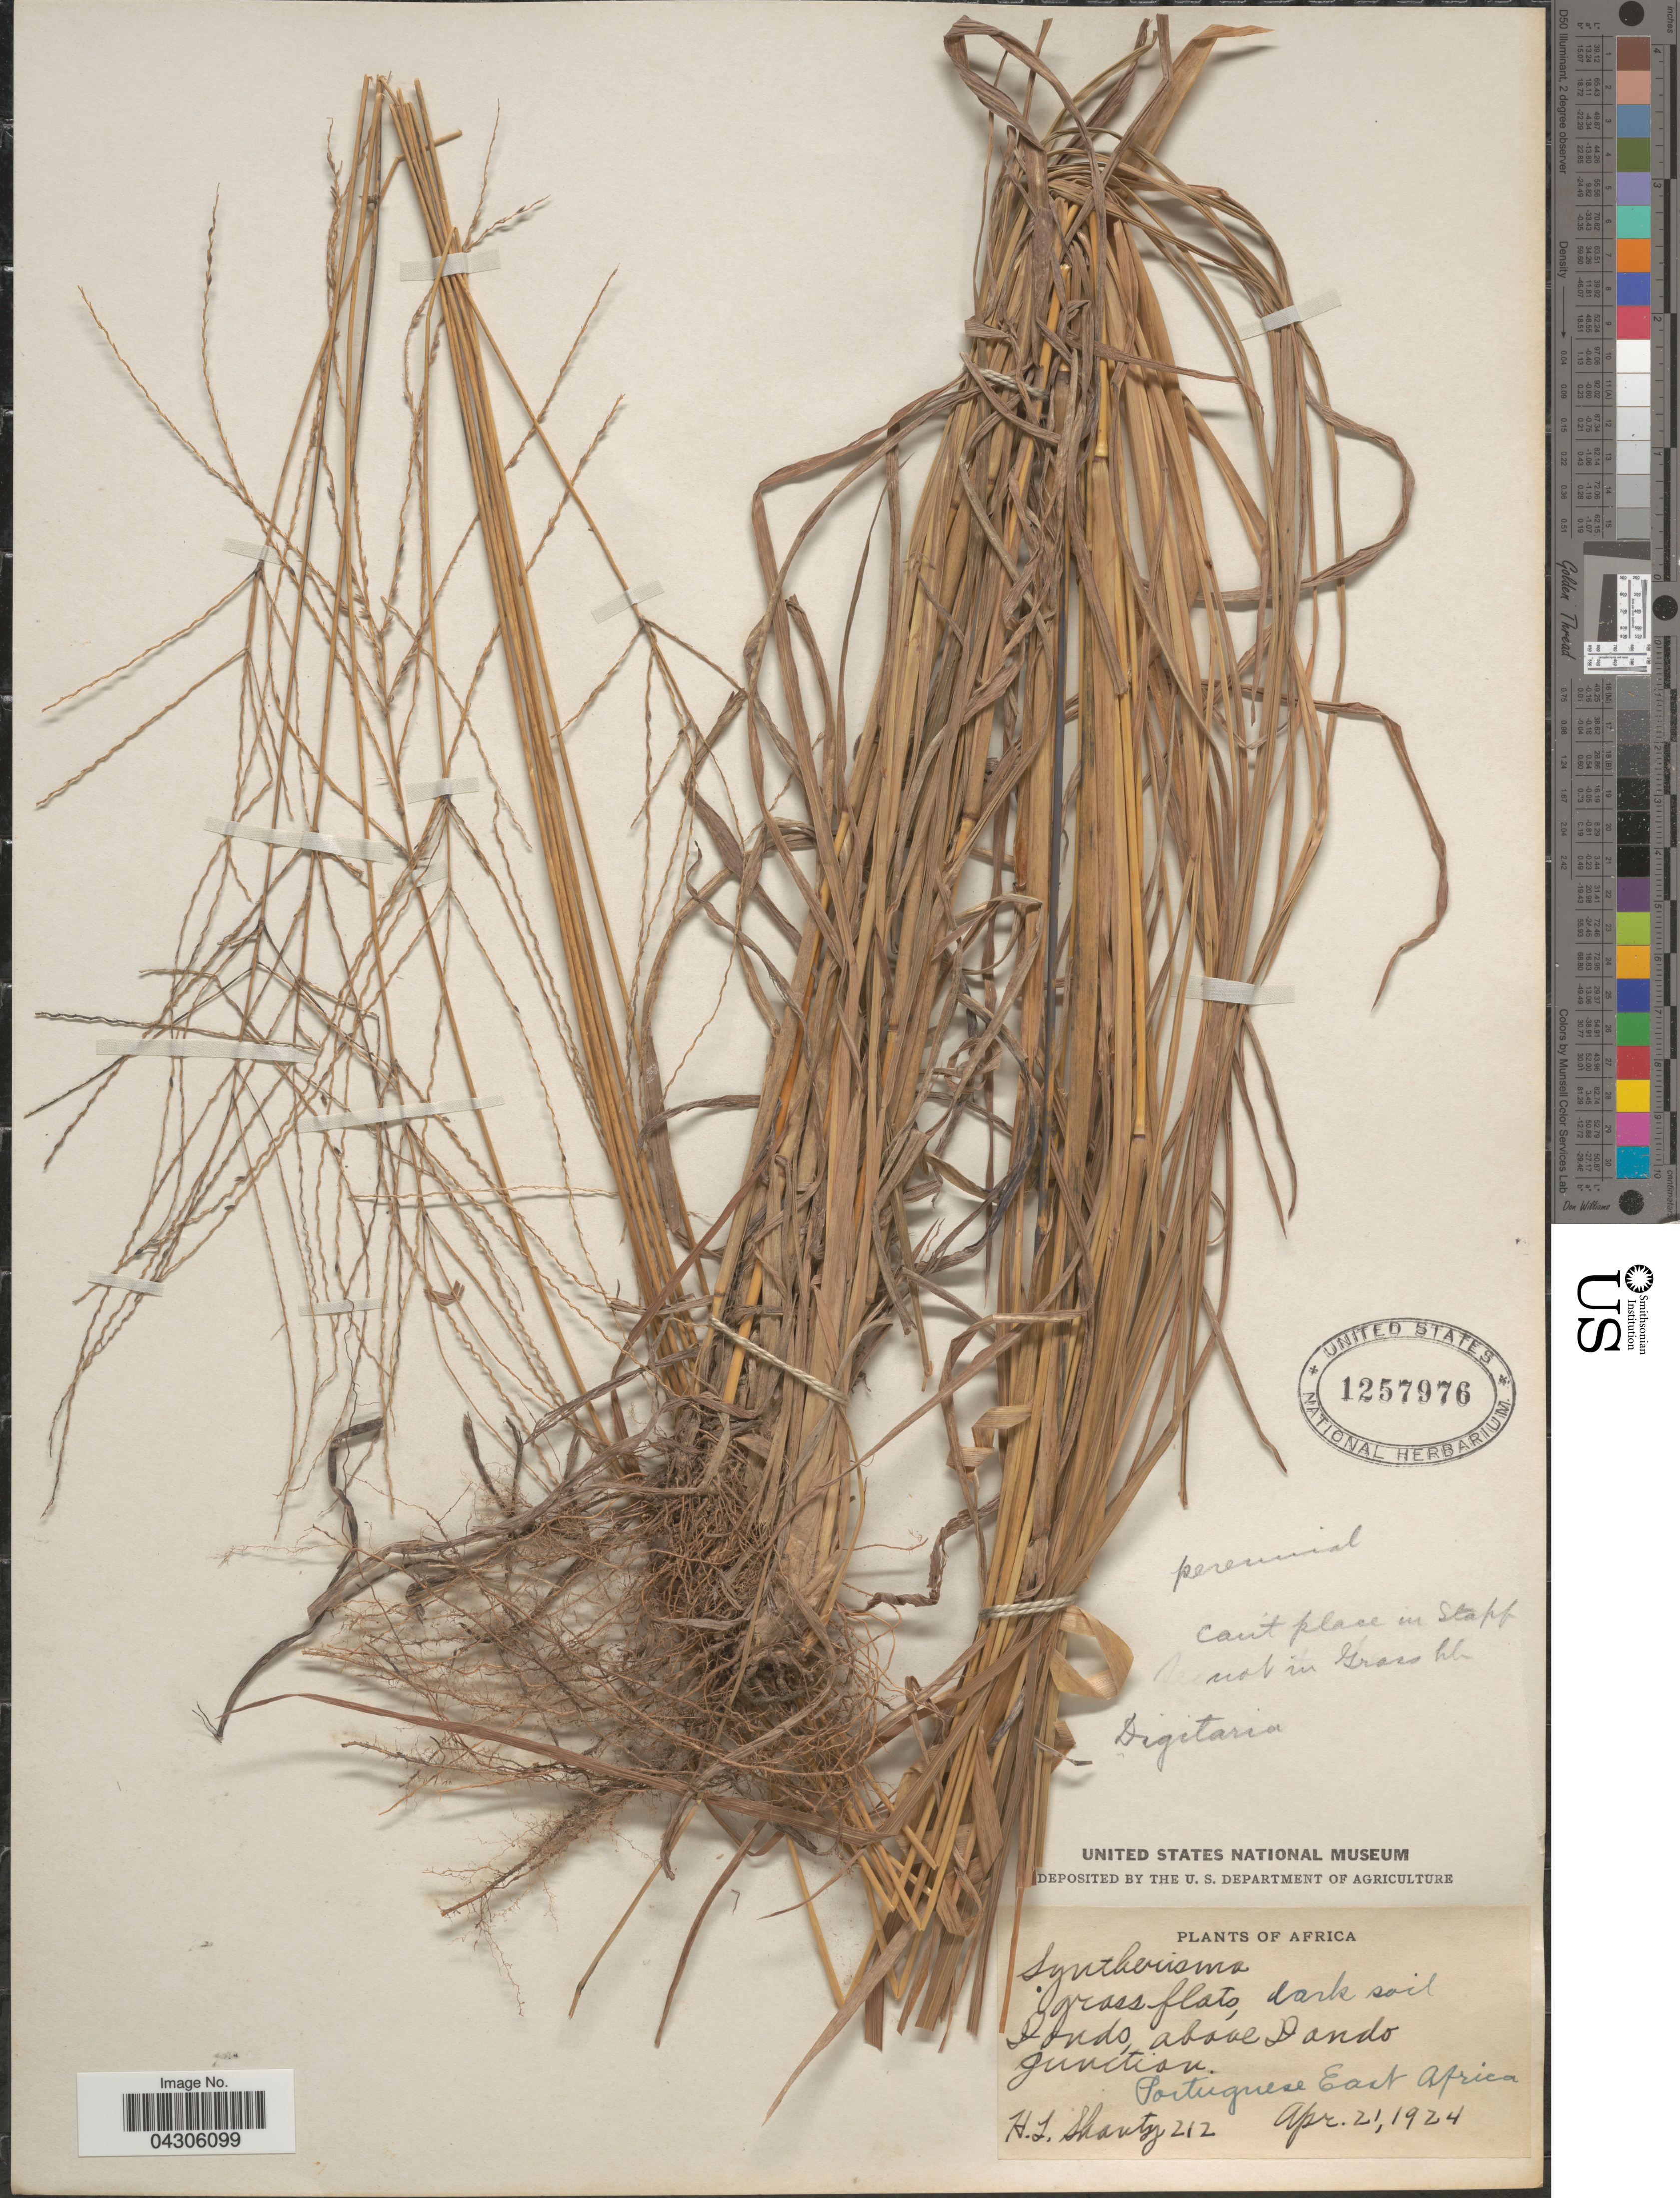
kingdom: Plantae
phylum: Tracheophyta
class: Liliopsida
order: Poales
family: Poaceae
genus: Digitaria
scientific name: Digitaria sp.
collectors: H. Shantz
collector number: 212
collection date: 1924-04-21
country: Mozambique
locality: Africa. Grass flats, dark soil. Donds, above Dando junction. Portuguese East Africa.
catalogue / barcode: US 1257976